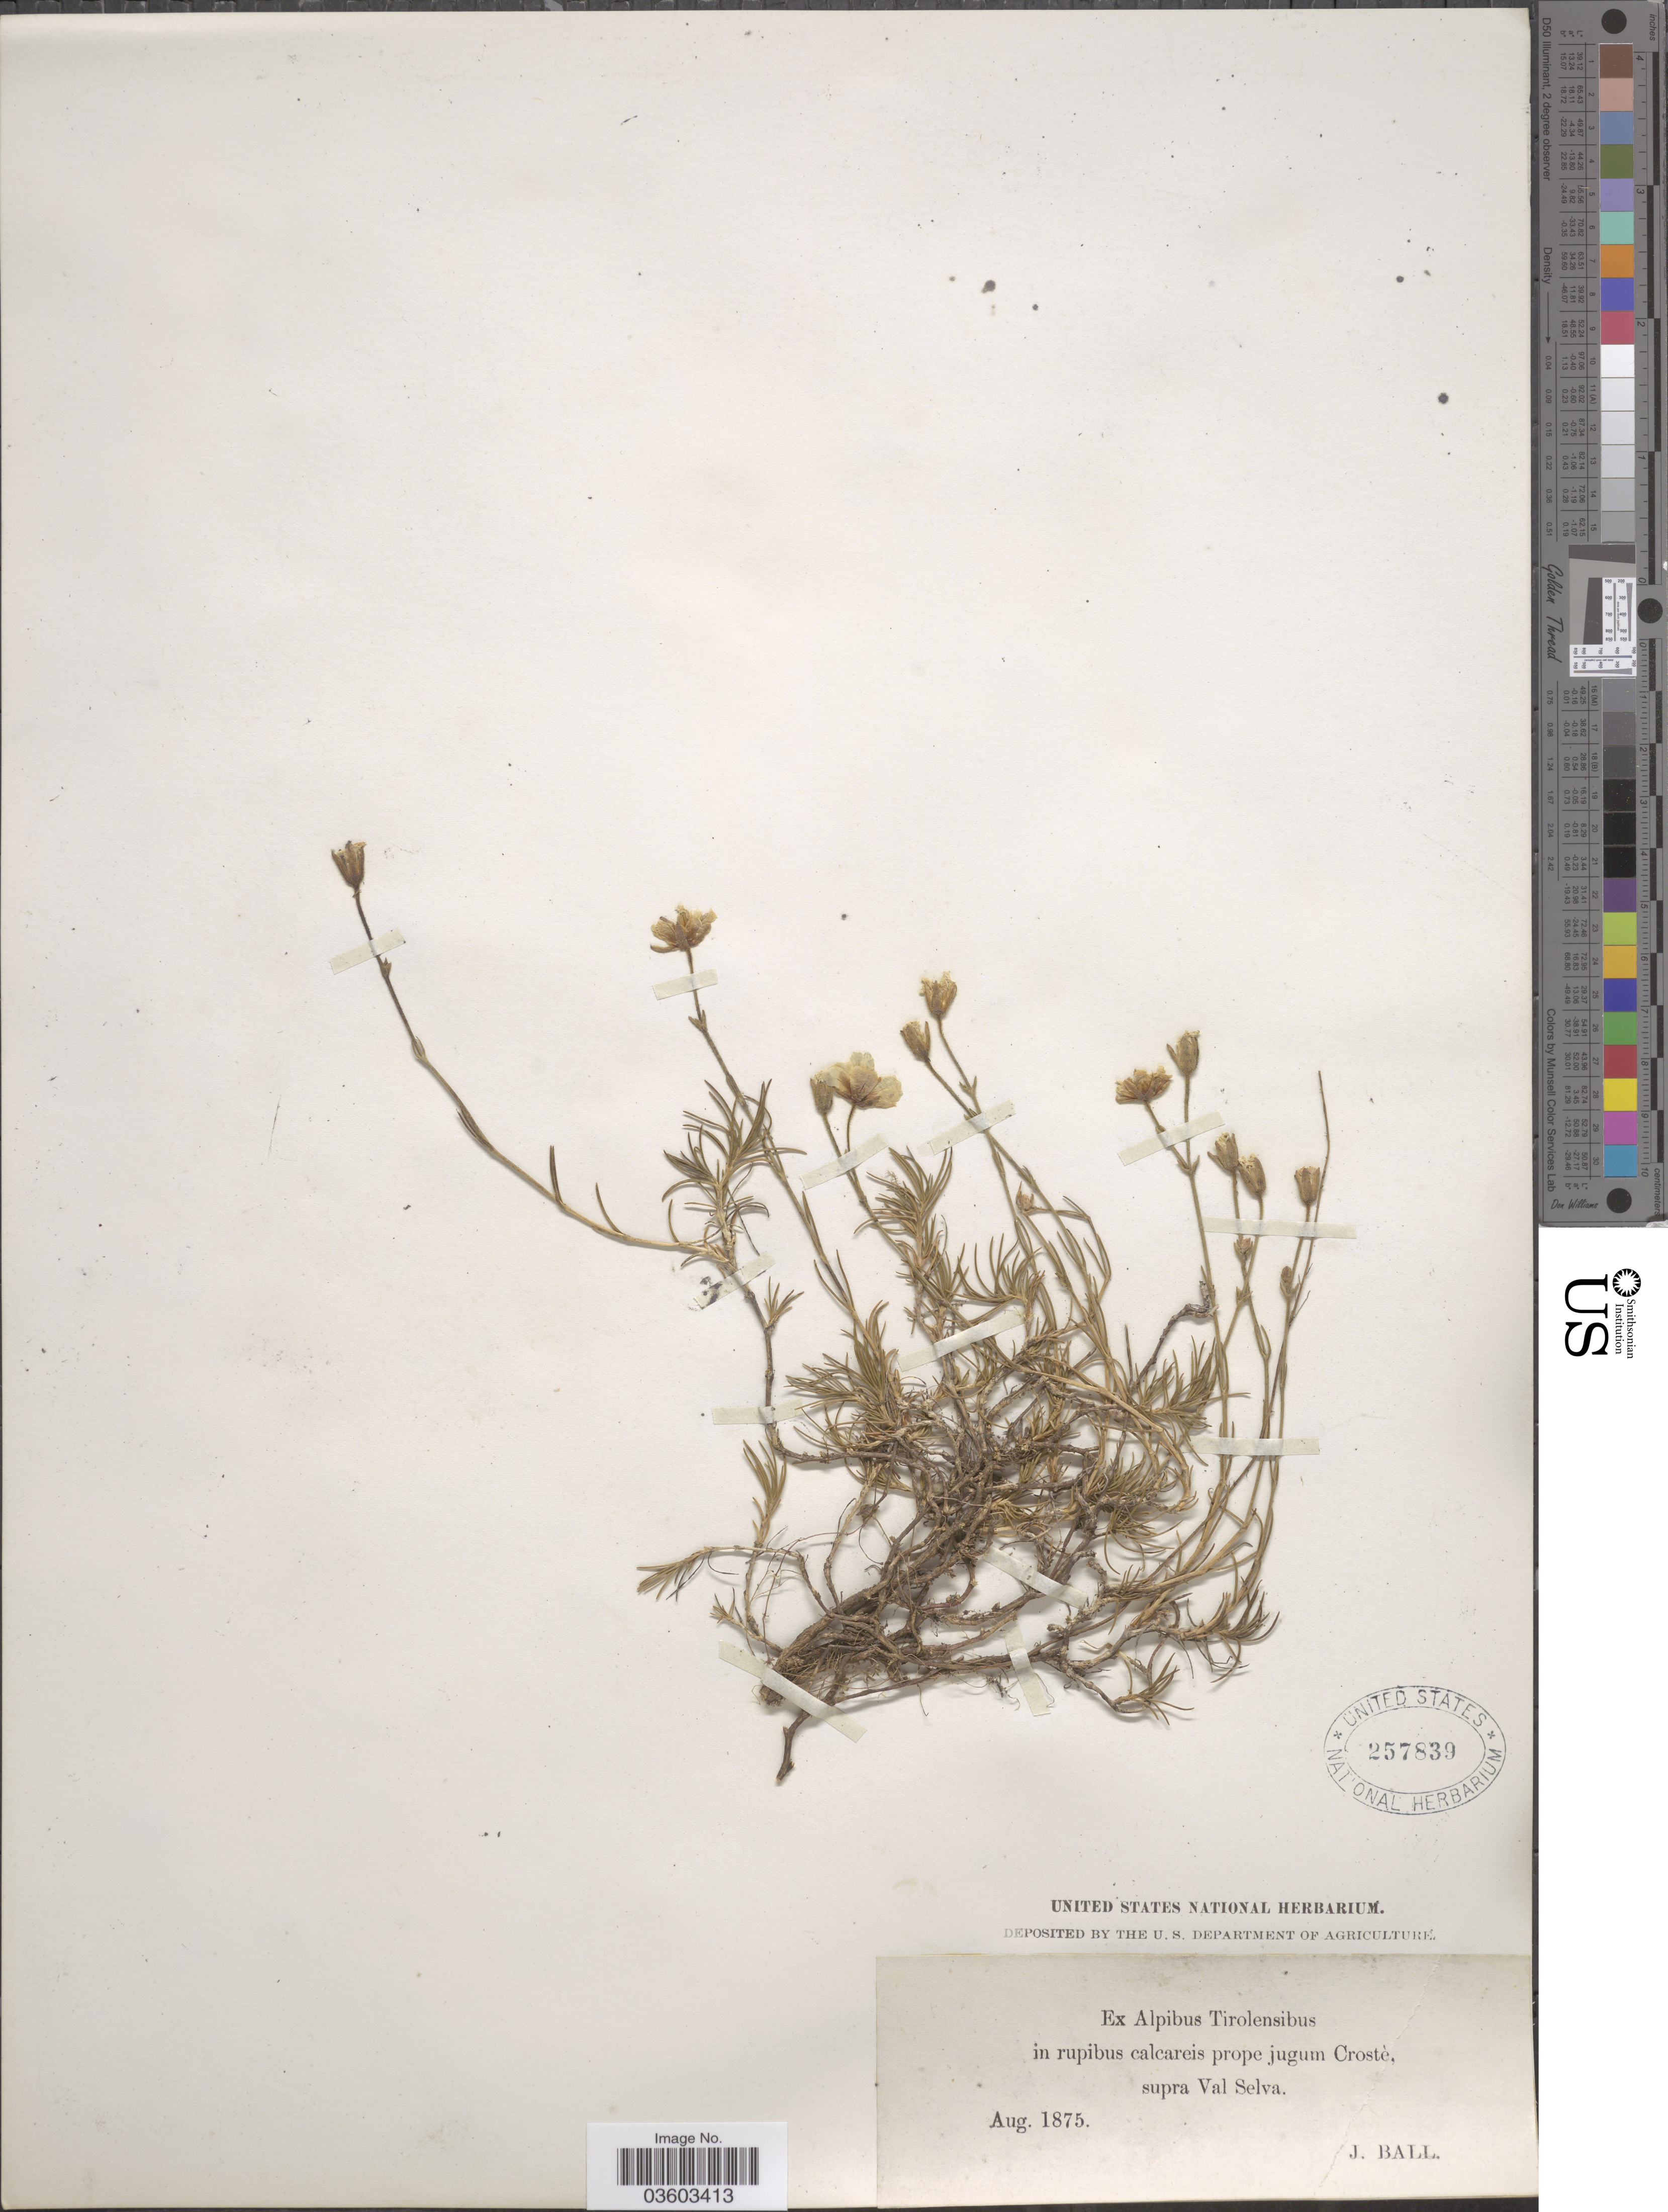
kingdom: Plantae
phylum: Tracheophyta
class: Magnoliopsida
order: Caryophyllales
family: Caryophyllaceae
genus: Cerastium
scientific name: Cerastium sp.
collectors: J. Ball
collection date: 1875-08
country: Italy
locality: Ex Alpibus Tirolensibus, in rupibus calcareis prope jugum Crostè, supra Val Selva.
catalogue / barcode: US 257839